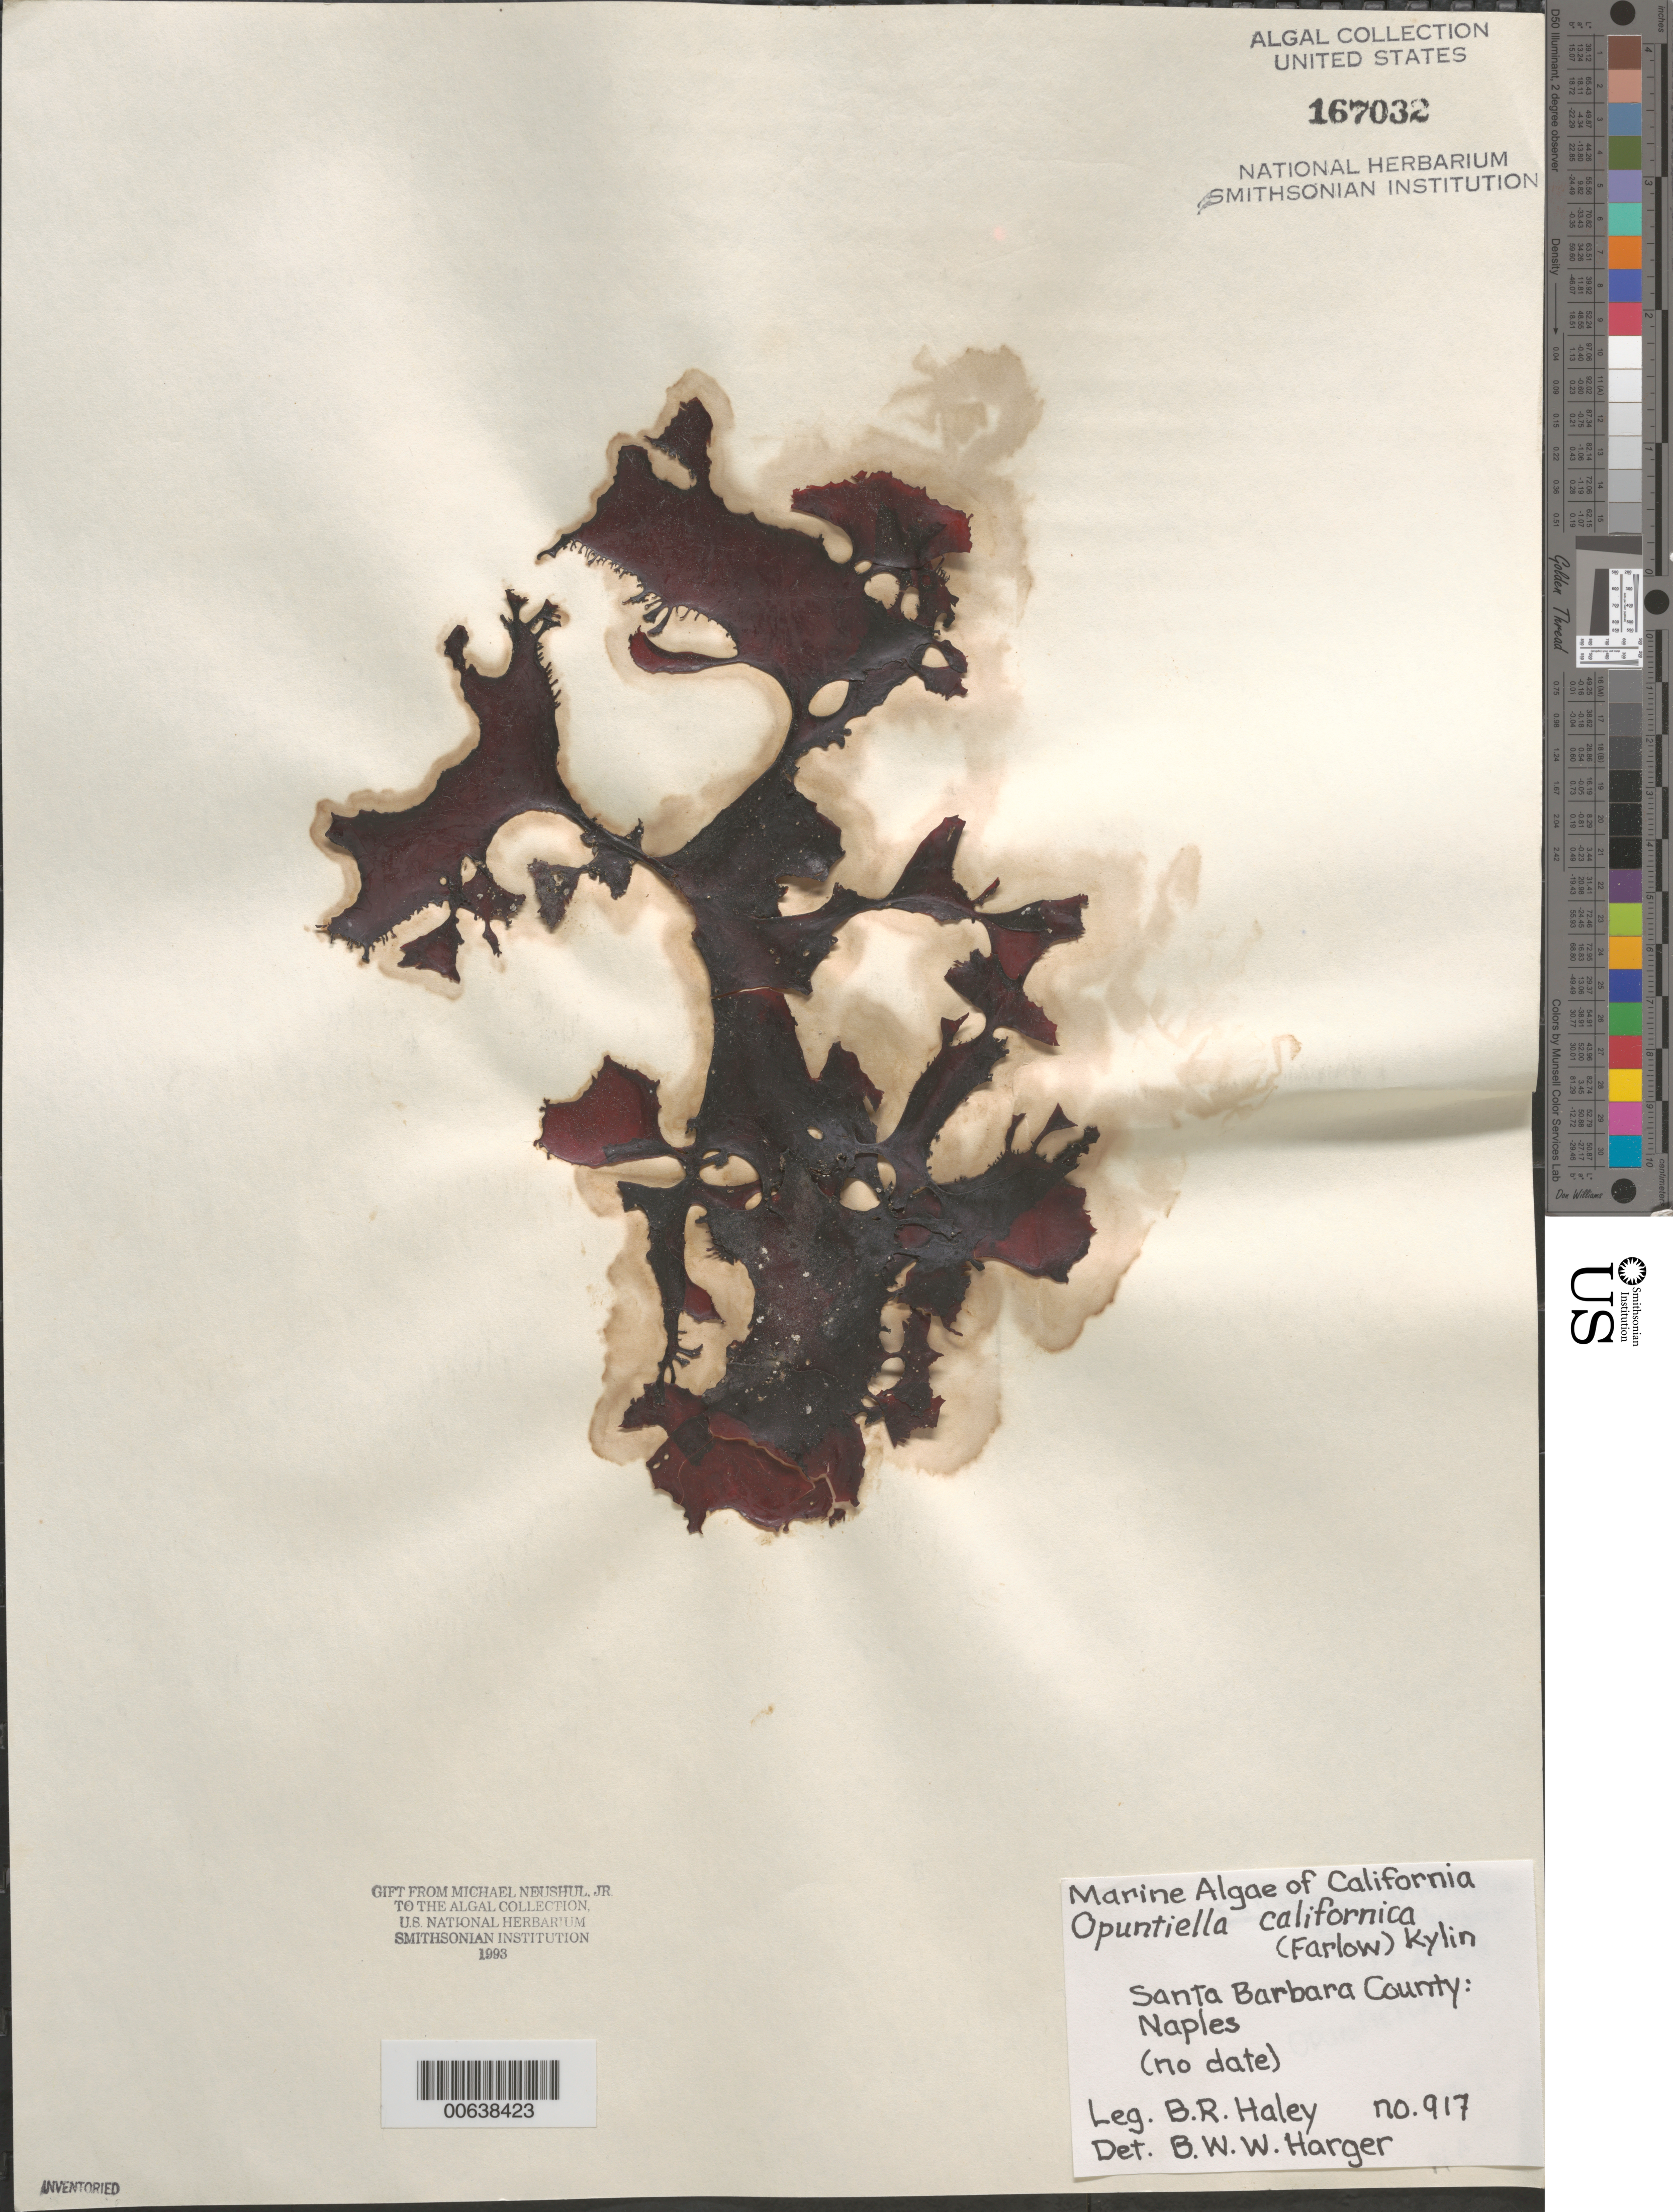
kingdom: Plantae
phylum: Rhodophyta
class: Florideophyceae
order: Gigartinales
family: Furcellariaceae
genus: Opuntiella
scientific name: Opuntiella californica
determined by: Harger, B. W. W.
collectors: B. Haley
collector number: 917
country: United States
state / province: California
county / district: Santa Barbara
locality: Naples [Reef]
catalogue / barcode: US 167032